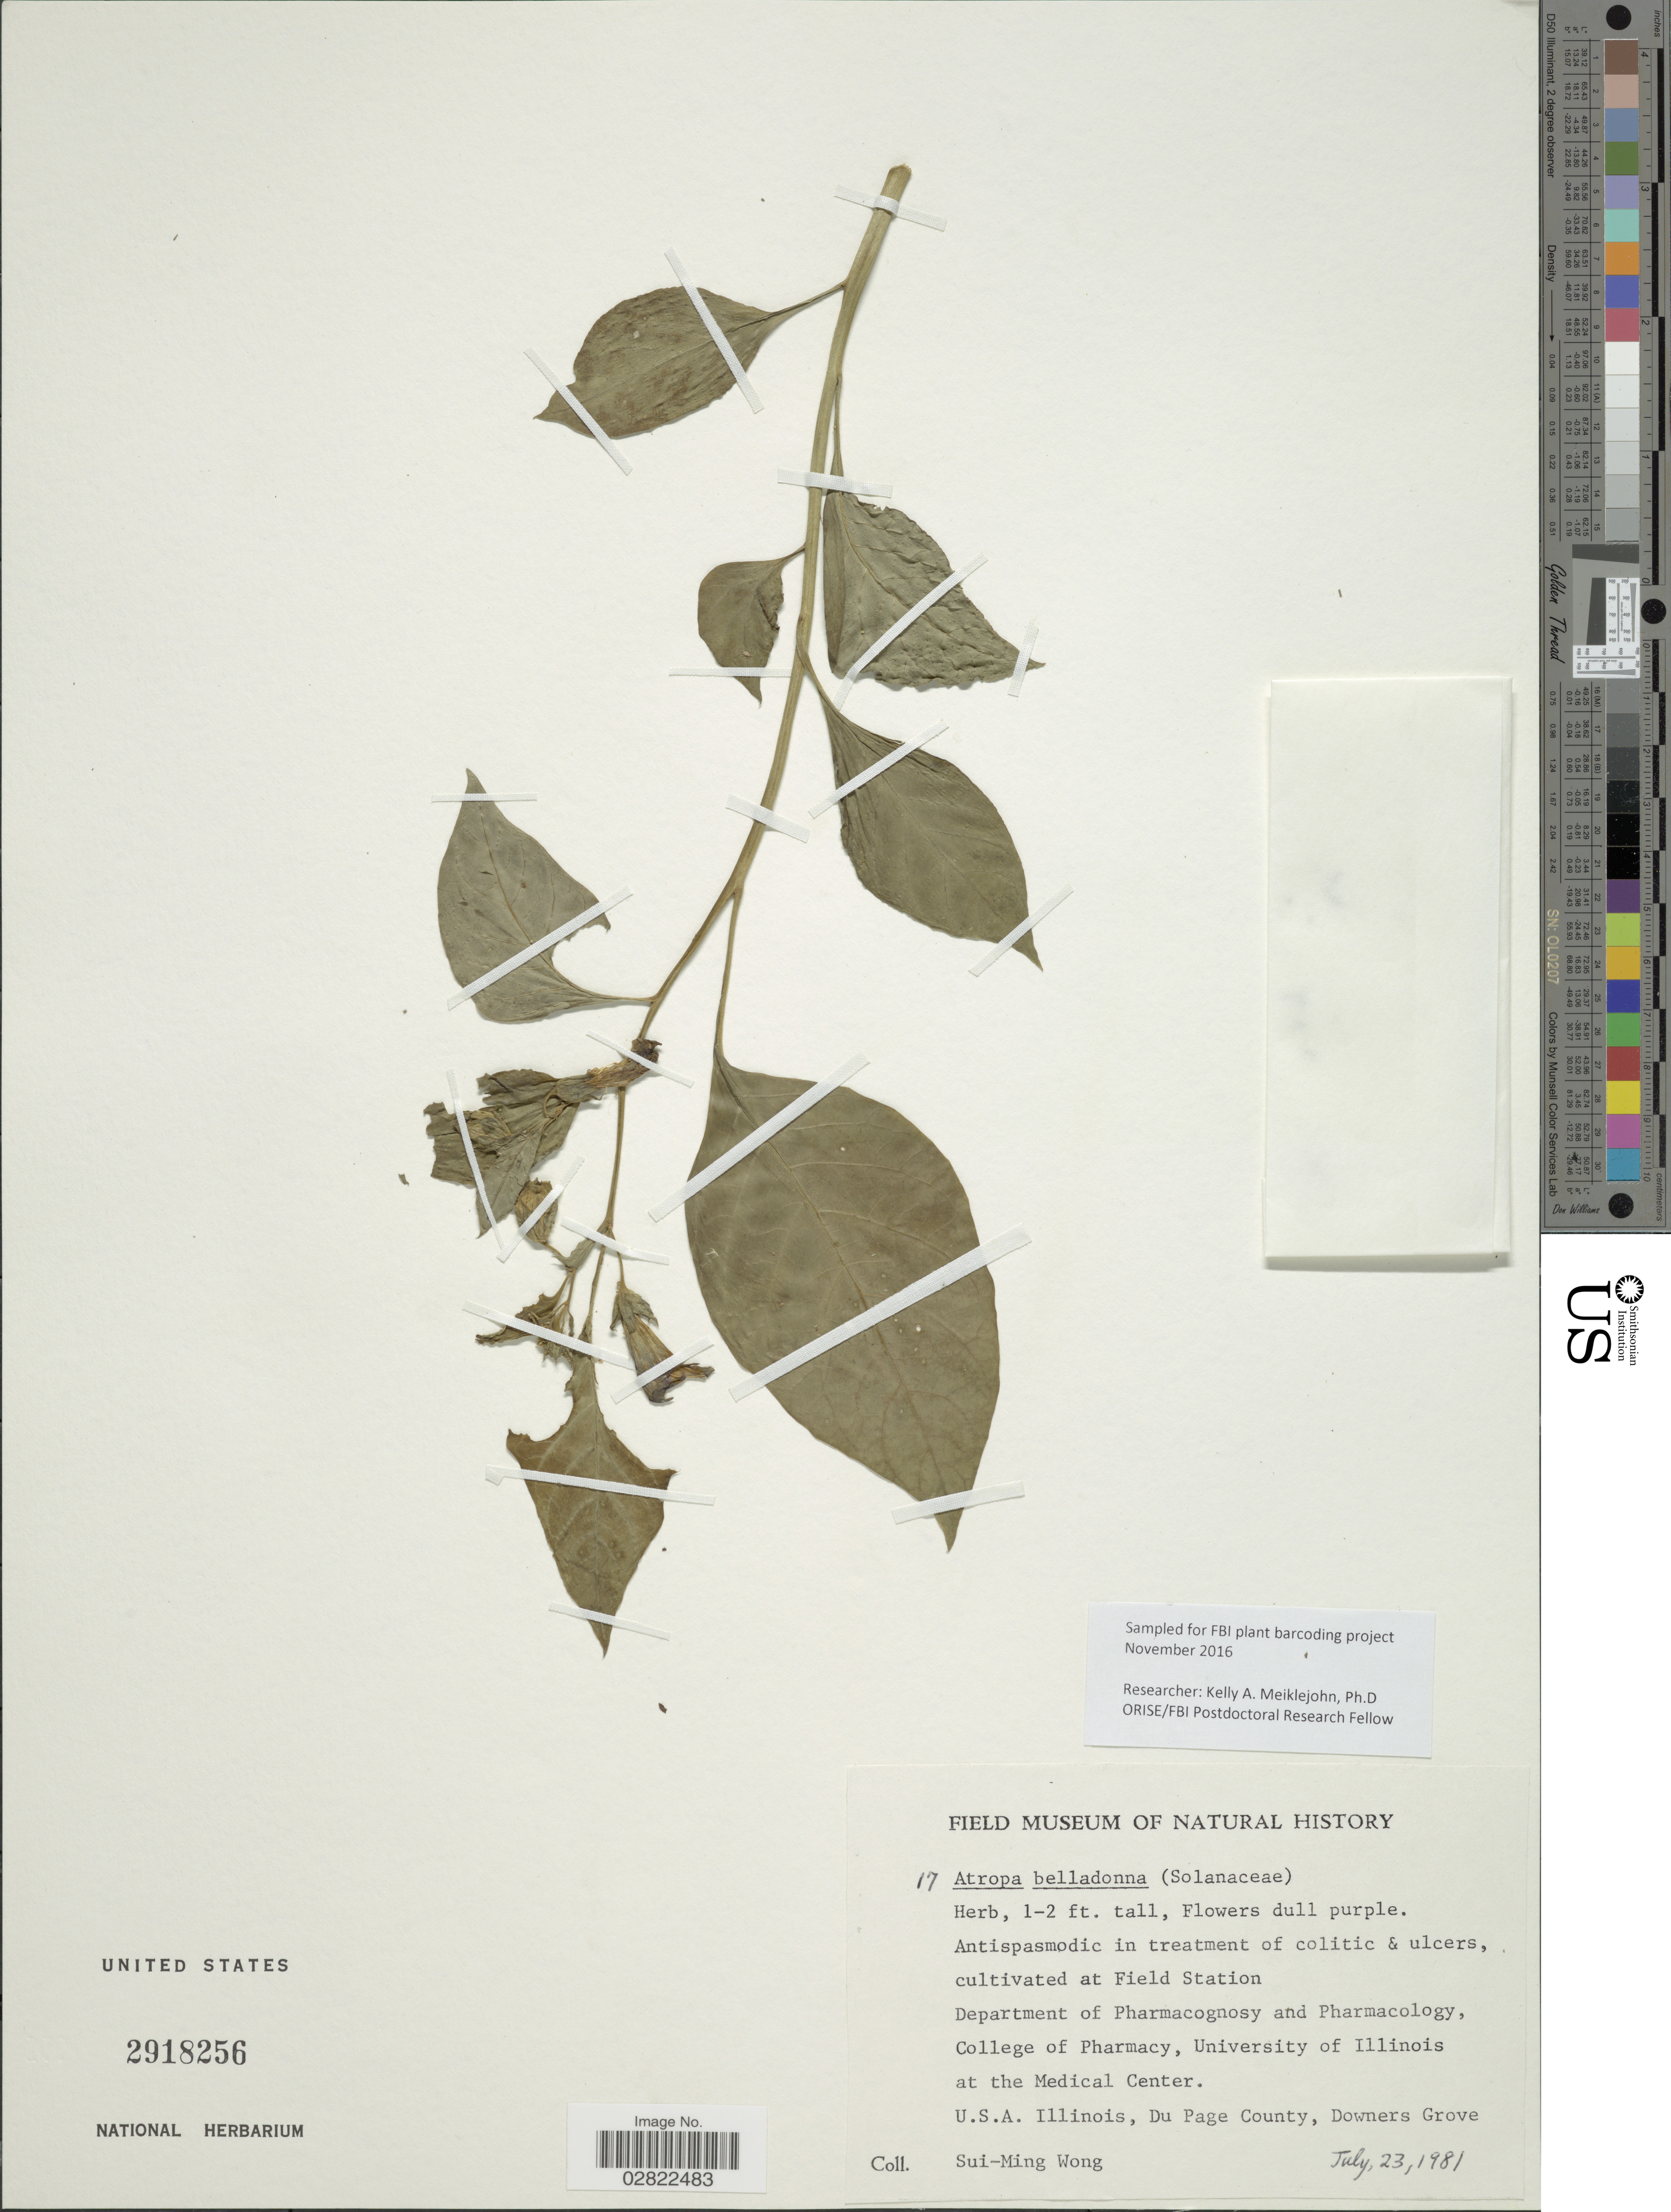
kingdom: Plantae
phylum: Tracheophyta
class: Magnoliopsida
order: Solanales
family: Solanaceae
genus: Atropa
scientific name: Atropa belladonna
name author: L.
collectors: S. Wong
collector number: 17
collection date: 1981-07-23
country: United States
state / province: Illinois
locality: Du Page County, Downers Grove.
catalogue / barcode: US 2918256